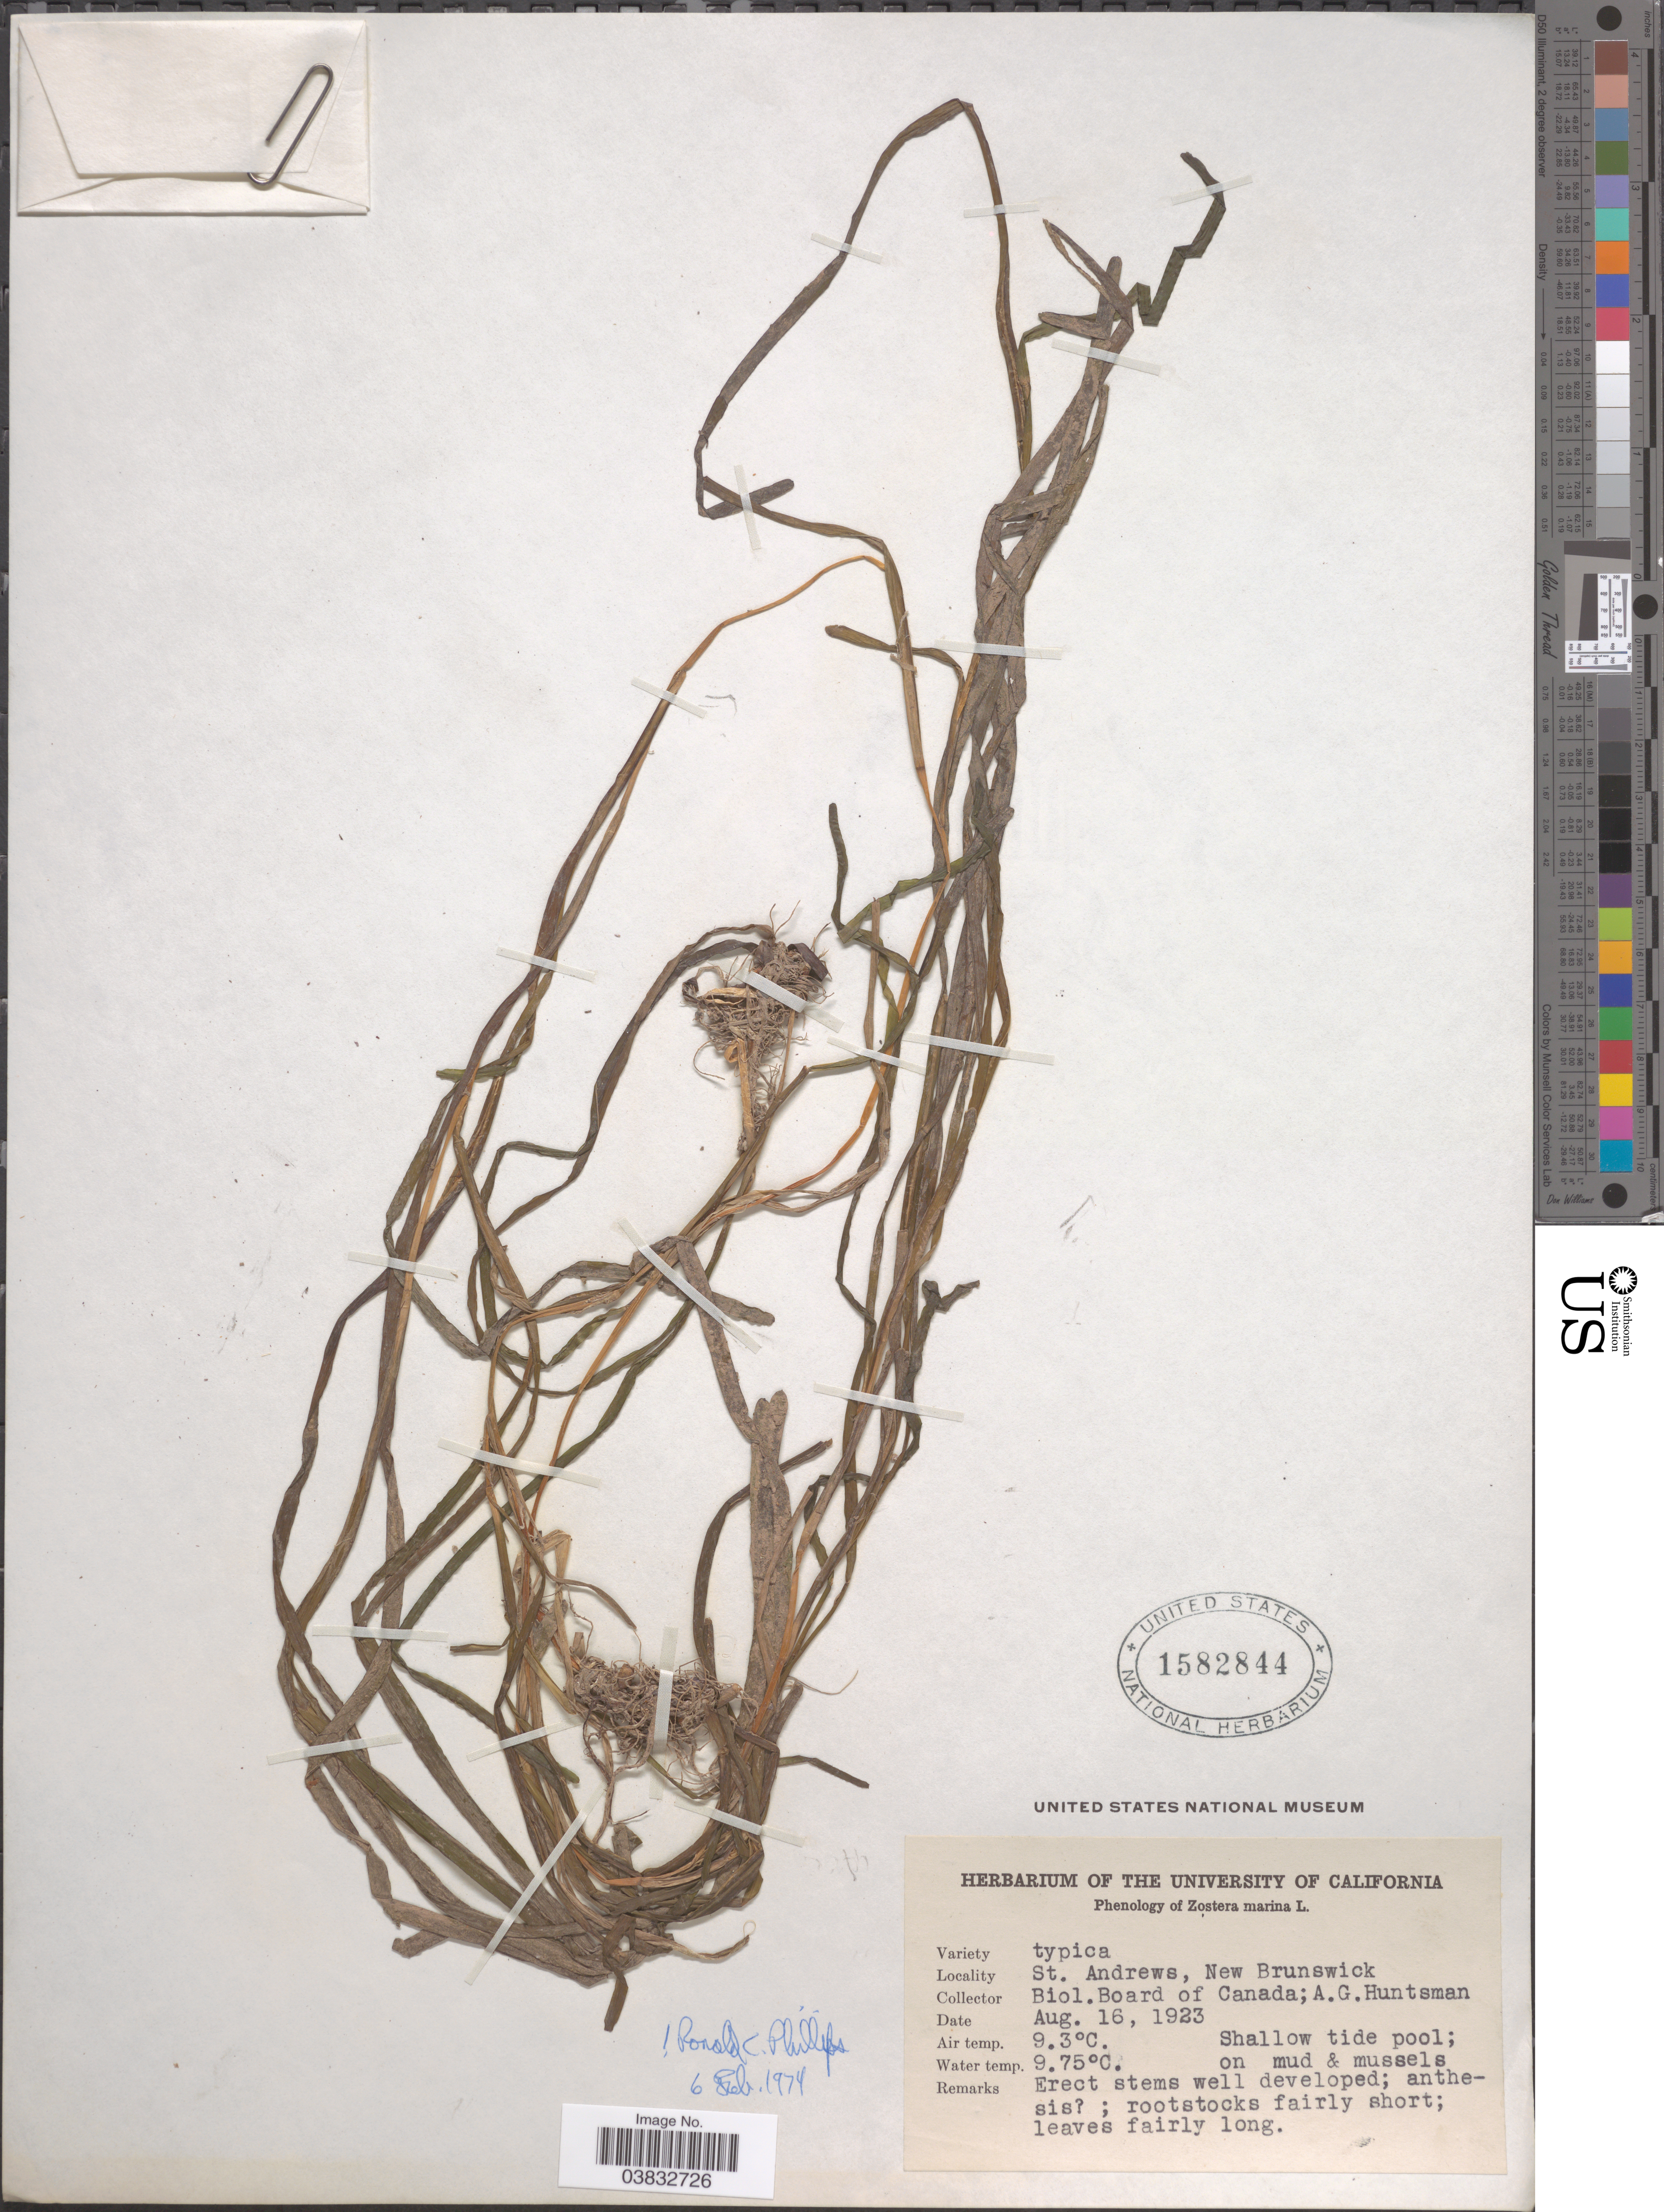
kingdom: Plantae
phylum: Tracheophyta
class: Liliopsida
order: Alismatales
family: Zosteraceae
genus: Zostera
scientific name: Zostera marina var. marina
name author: L.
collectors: A. Huntsman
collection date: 1923-08-16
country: Canada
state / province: New Brunswick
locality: St. Andrews.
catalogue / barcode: US 1582844